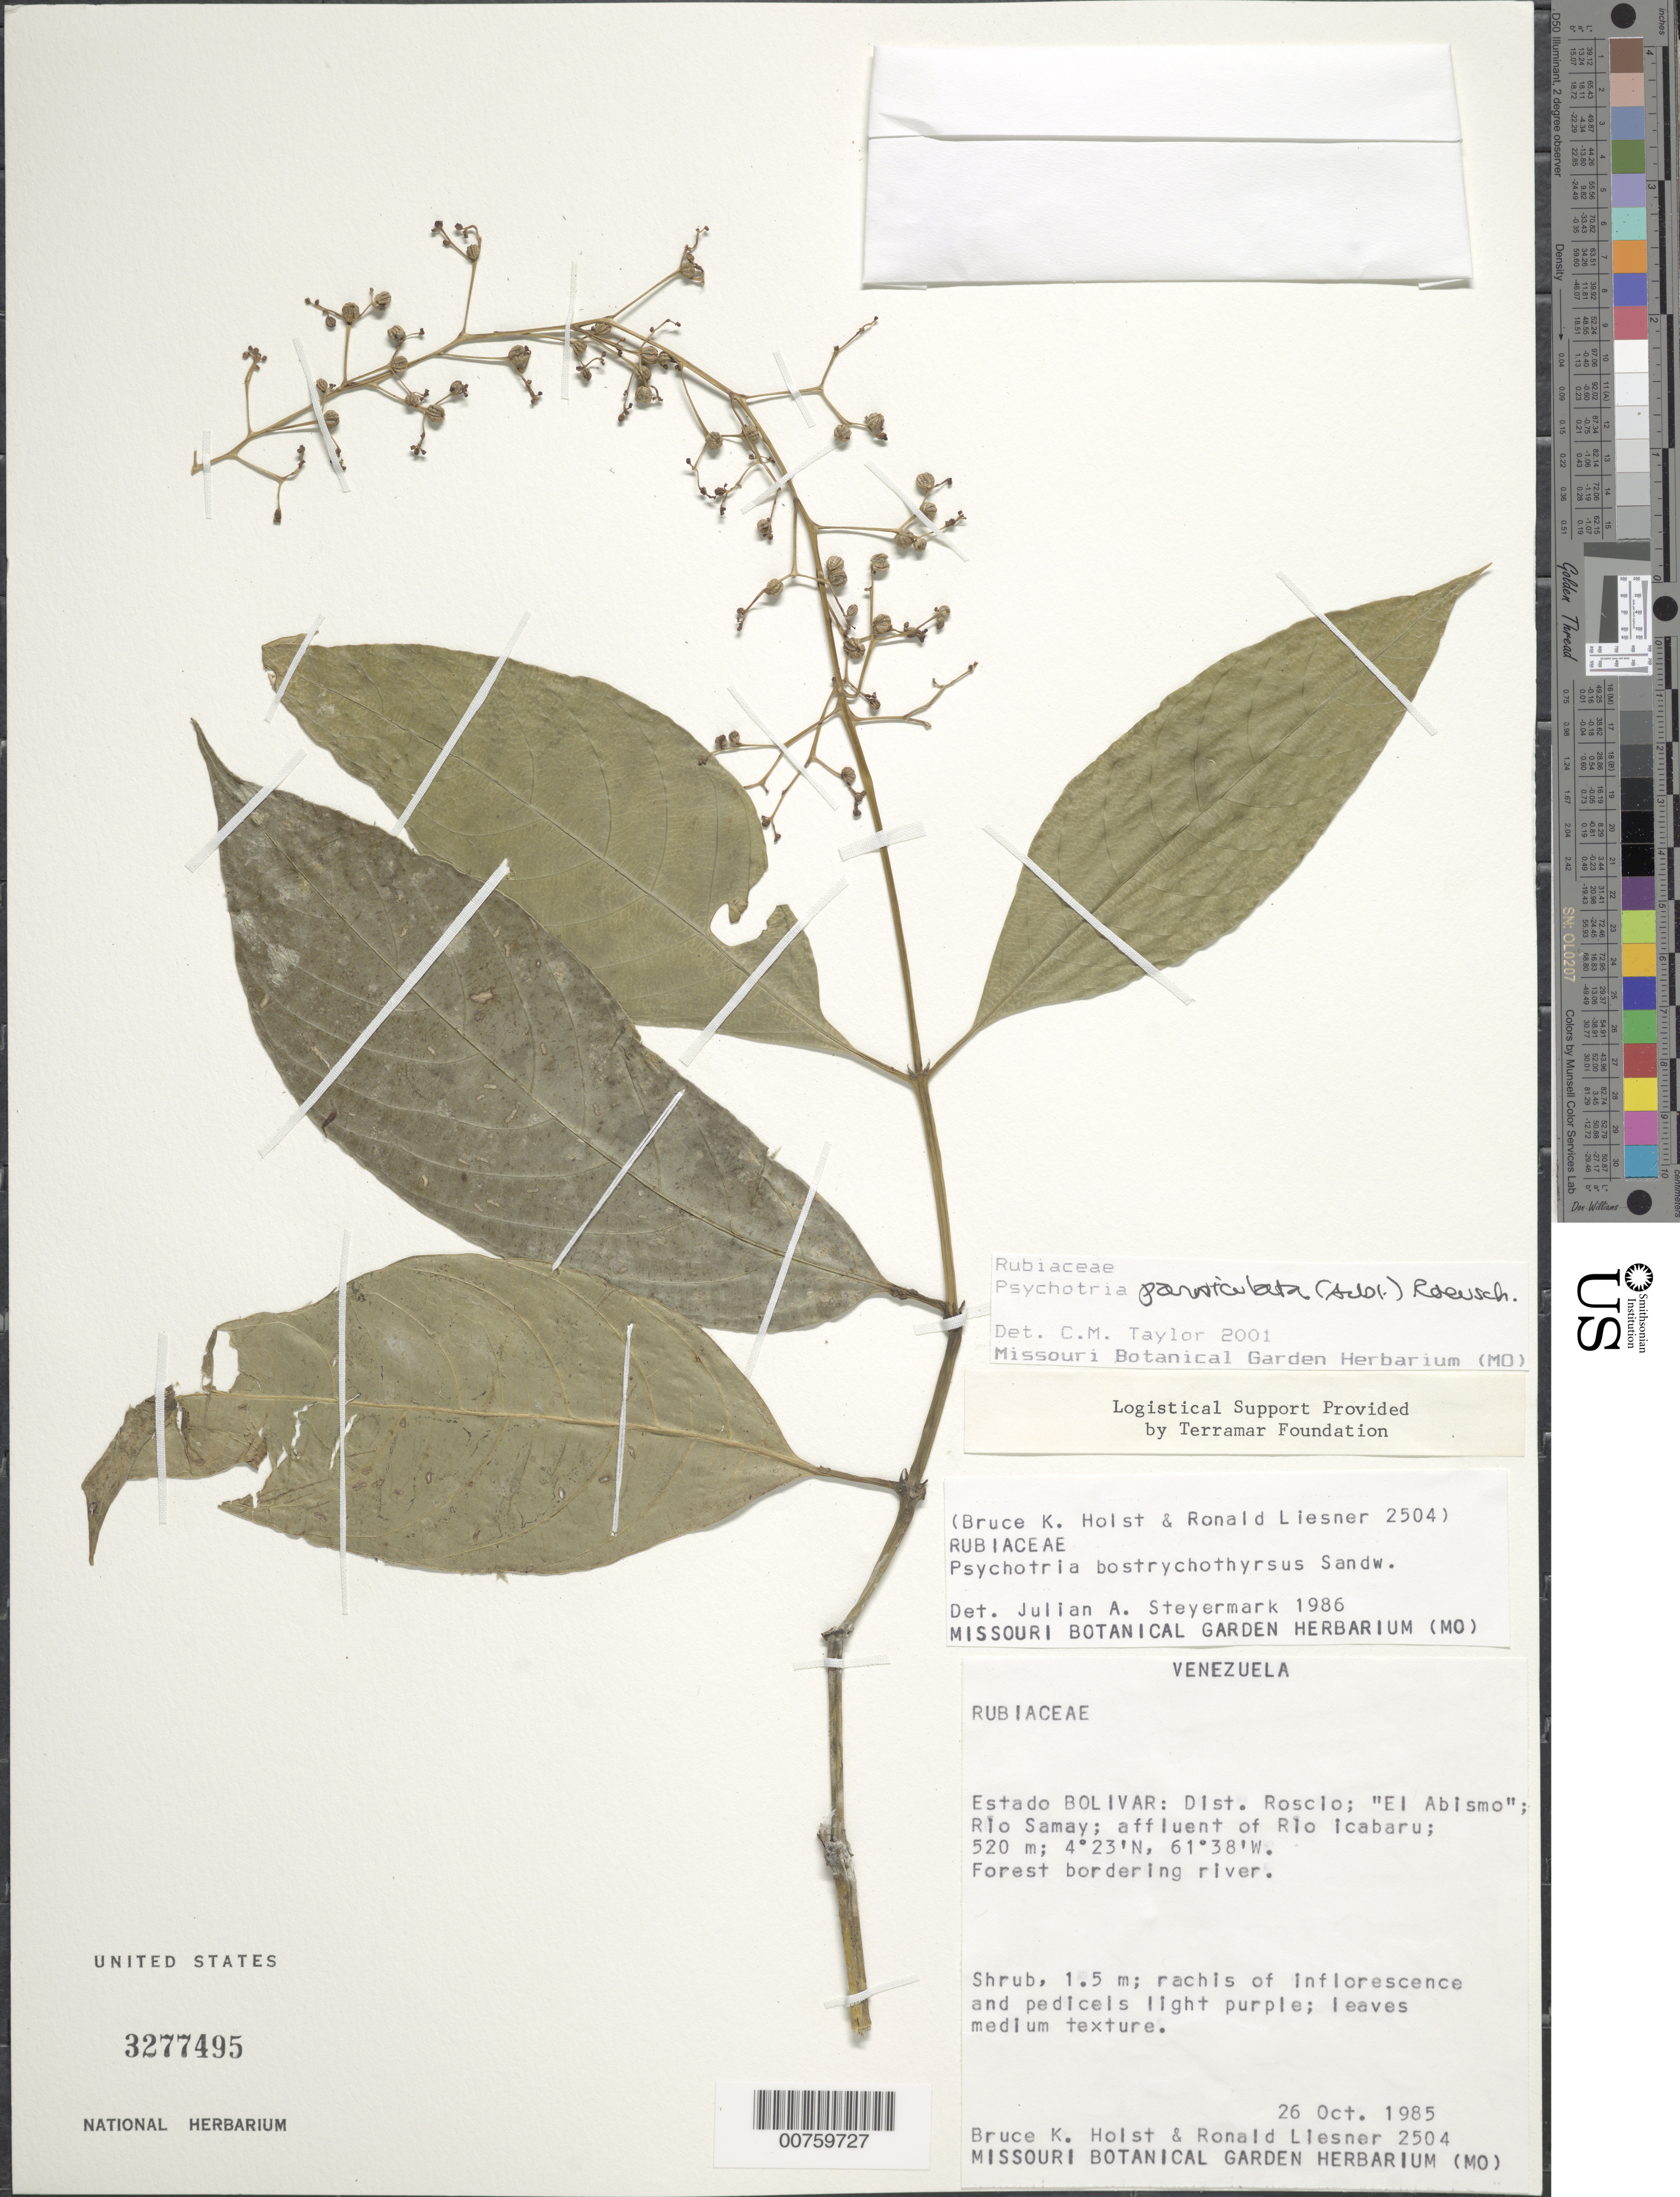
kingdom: Plantae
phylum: Tracheophyta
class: Magnoliopsida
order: Gentianales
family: Rubiaceae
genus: Palicourea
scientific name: Palicourea aubletii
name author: Delprete & J.H. Kirkbr.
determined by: Kirkbride, J. H., Jr.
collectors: B. Holst & R. L. Liesner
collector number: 2504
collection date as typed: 26-Oct-85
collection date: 1985-10-26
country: Venezuela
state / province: Bolívar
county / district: Roscio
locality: El Abismo, Río Samay; affluent of Río Icabarú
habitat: Forest bordering river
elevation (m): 520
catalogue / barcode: US 3277495